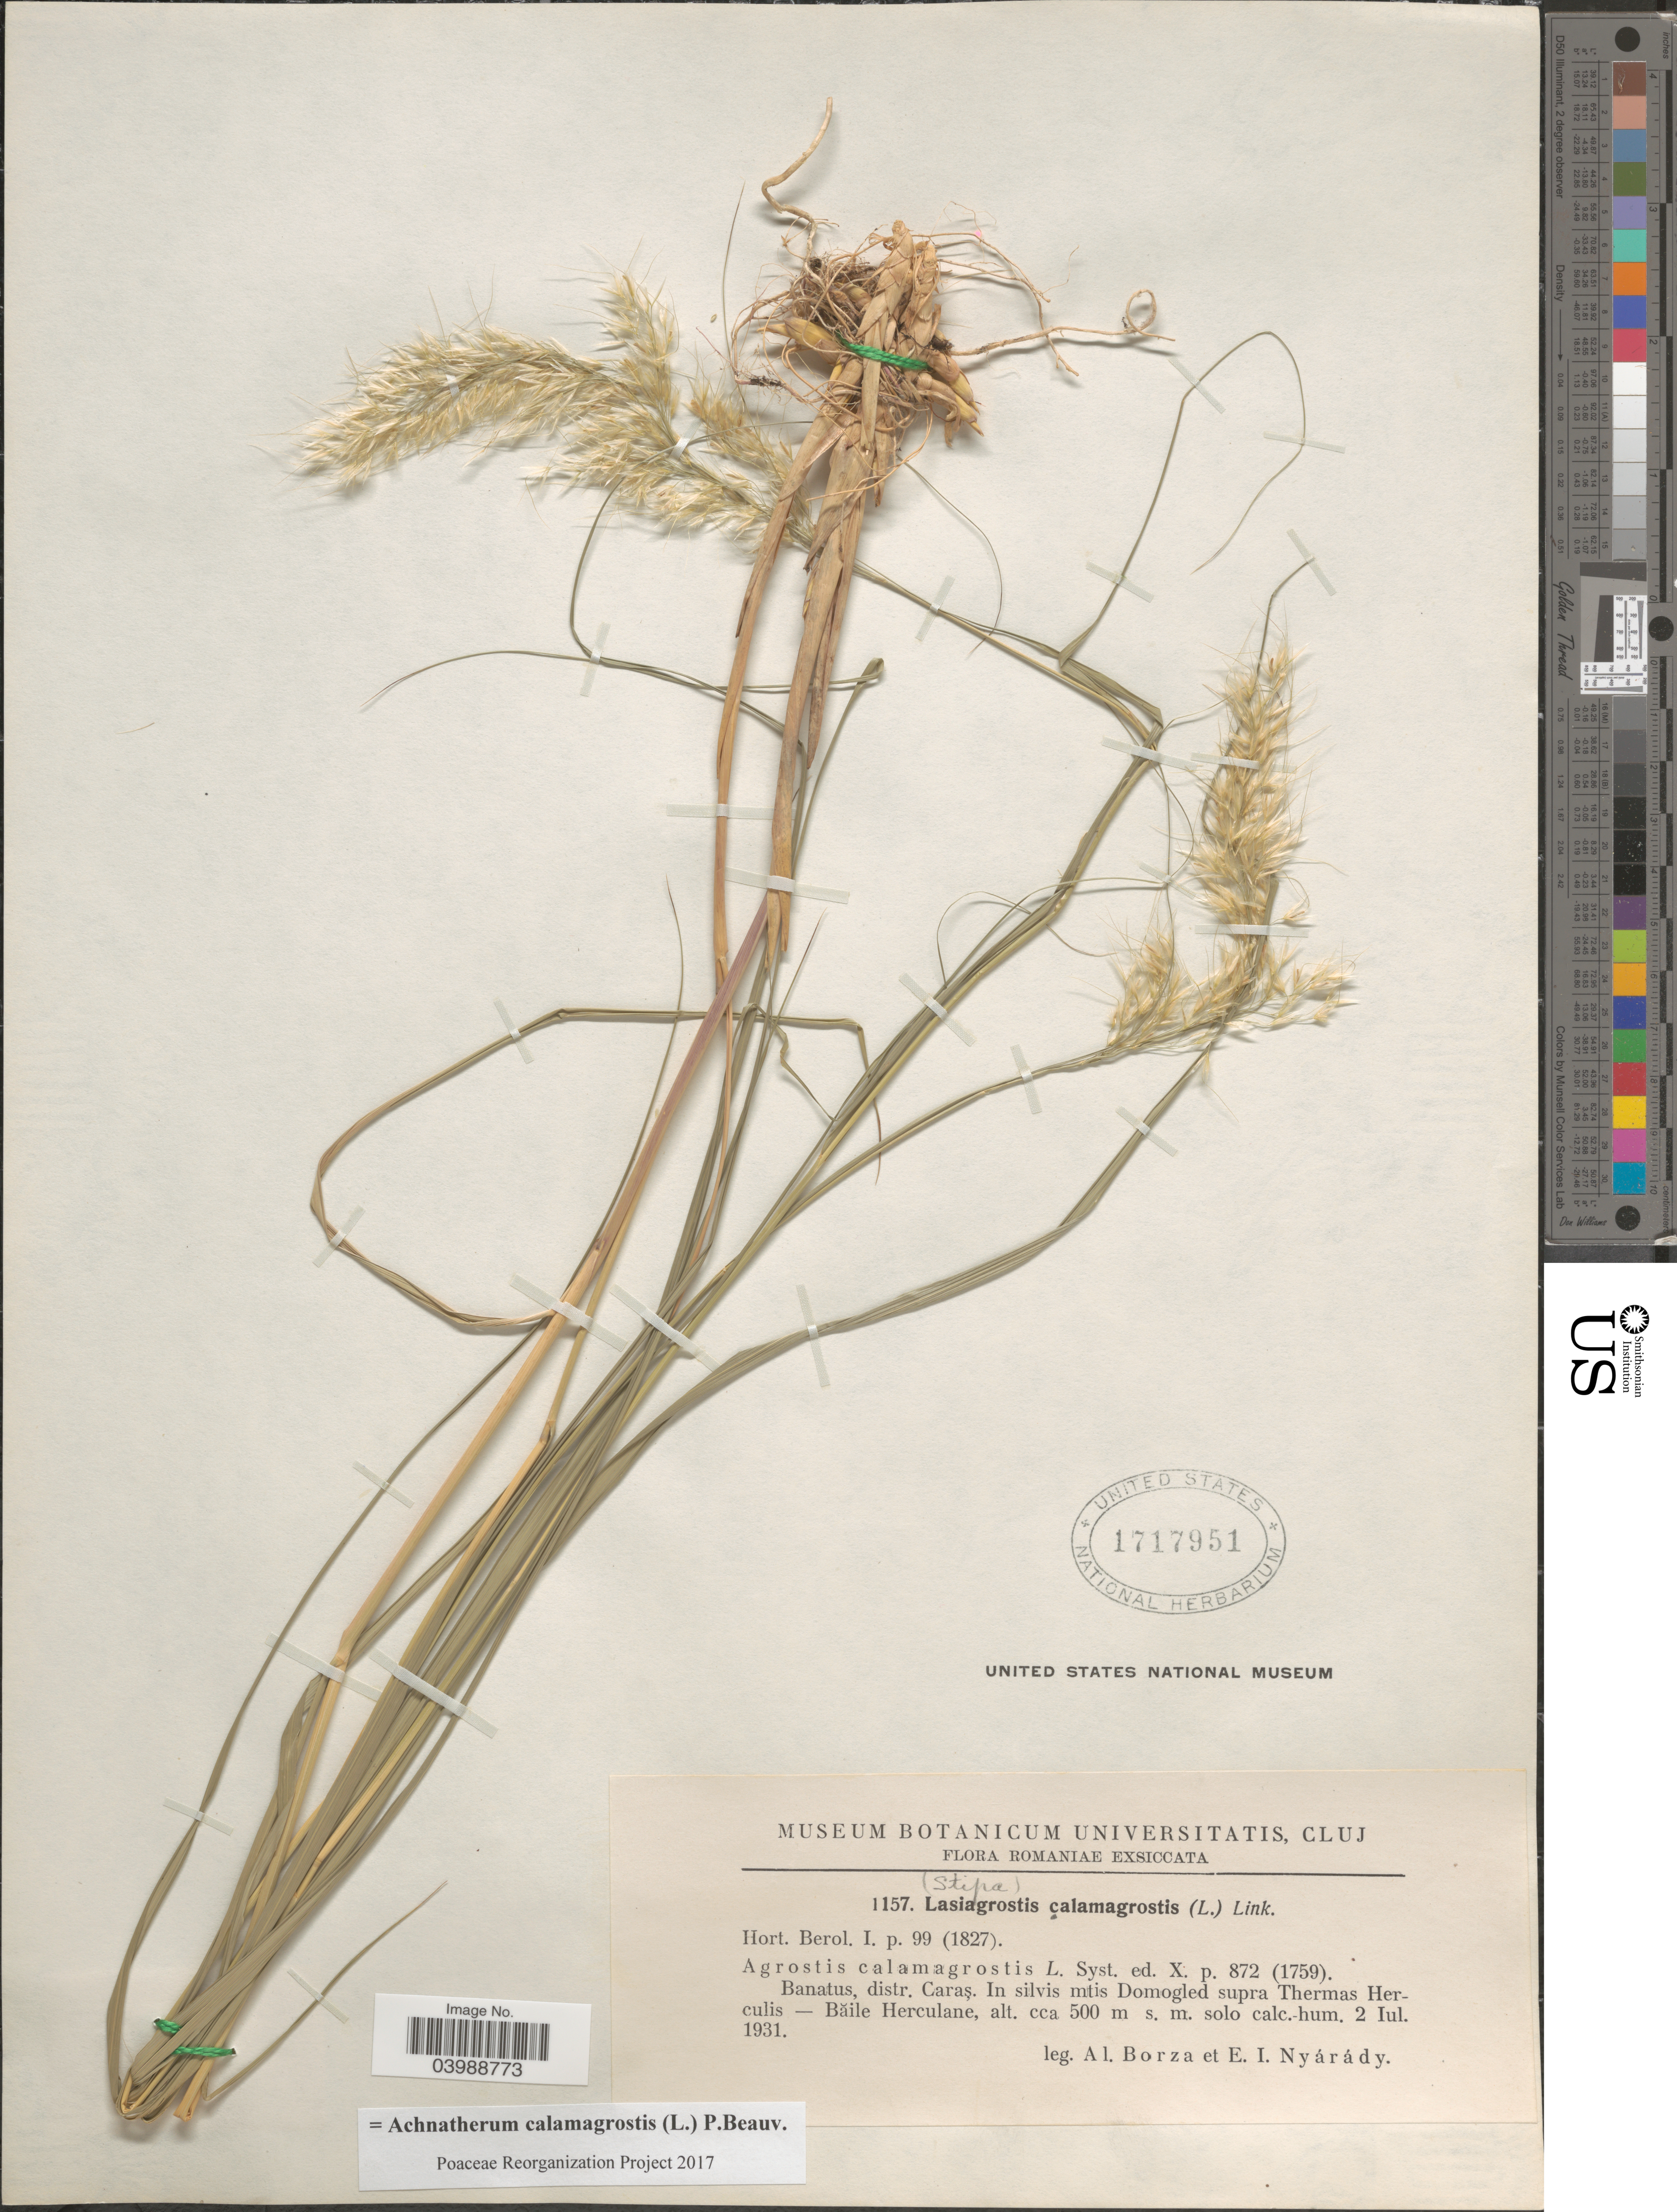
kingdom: Plantae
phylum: Tracheophyta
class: Liliopsida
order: Poales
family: Poaceae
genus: Achnatherum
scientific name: Achnatherum calamagrostis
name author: (L.) P. Beauv.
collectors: A. Borza & E. Nyárády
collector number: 1157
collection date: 1931-07-02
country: Romania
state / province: Caras-Severin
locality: Banatus, distr. Caraş. In silvis mtis Domogled supra Thermas Herculis - Băile Herculane.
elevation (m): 500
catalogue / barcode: US 1717951